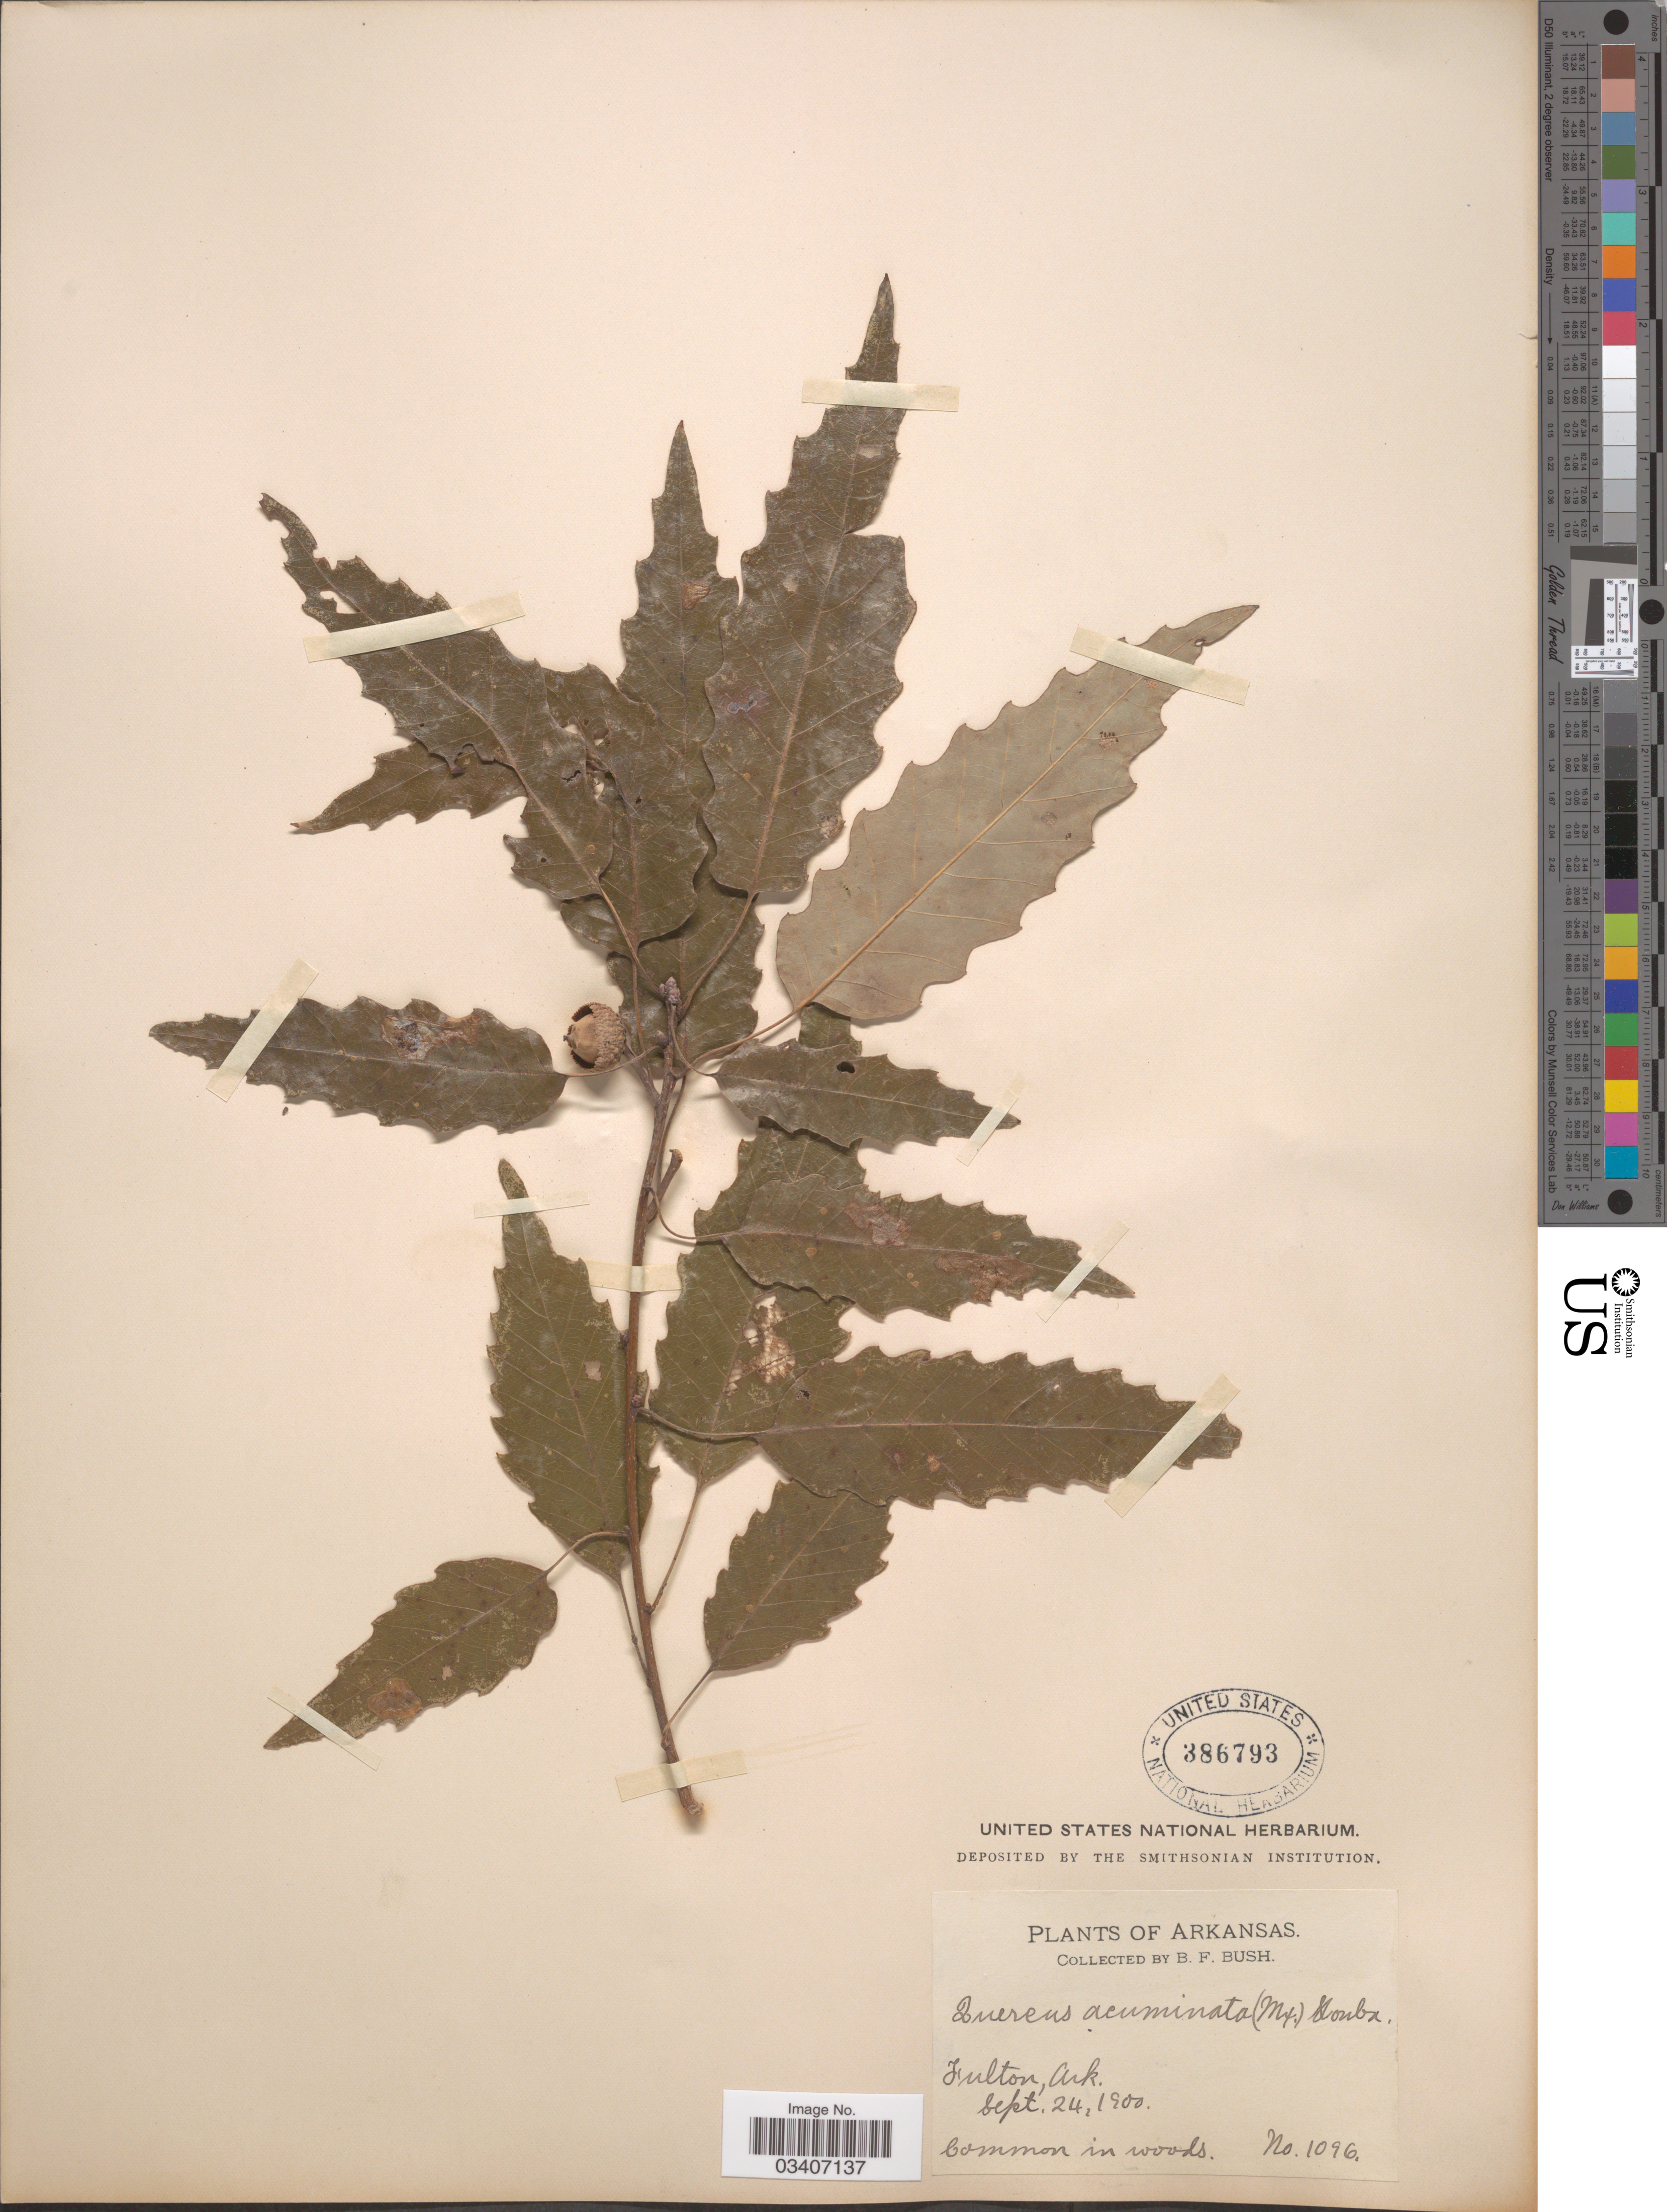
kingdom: Plantae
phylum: Tracheophyta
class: Magnoliopsida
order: Fagales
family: Fagaceae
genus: Quercus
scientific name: Quercus muehlenbergii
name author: Engelm.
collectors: B. F. Bush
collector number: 1096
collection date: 1900-09-24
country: United States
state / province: Arkansas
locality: Fulton.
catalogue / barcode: US 386793